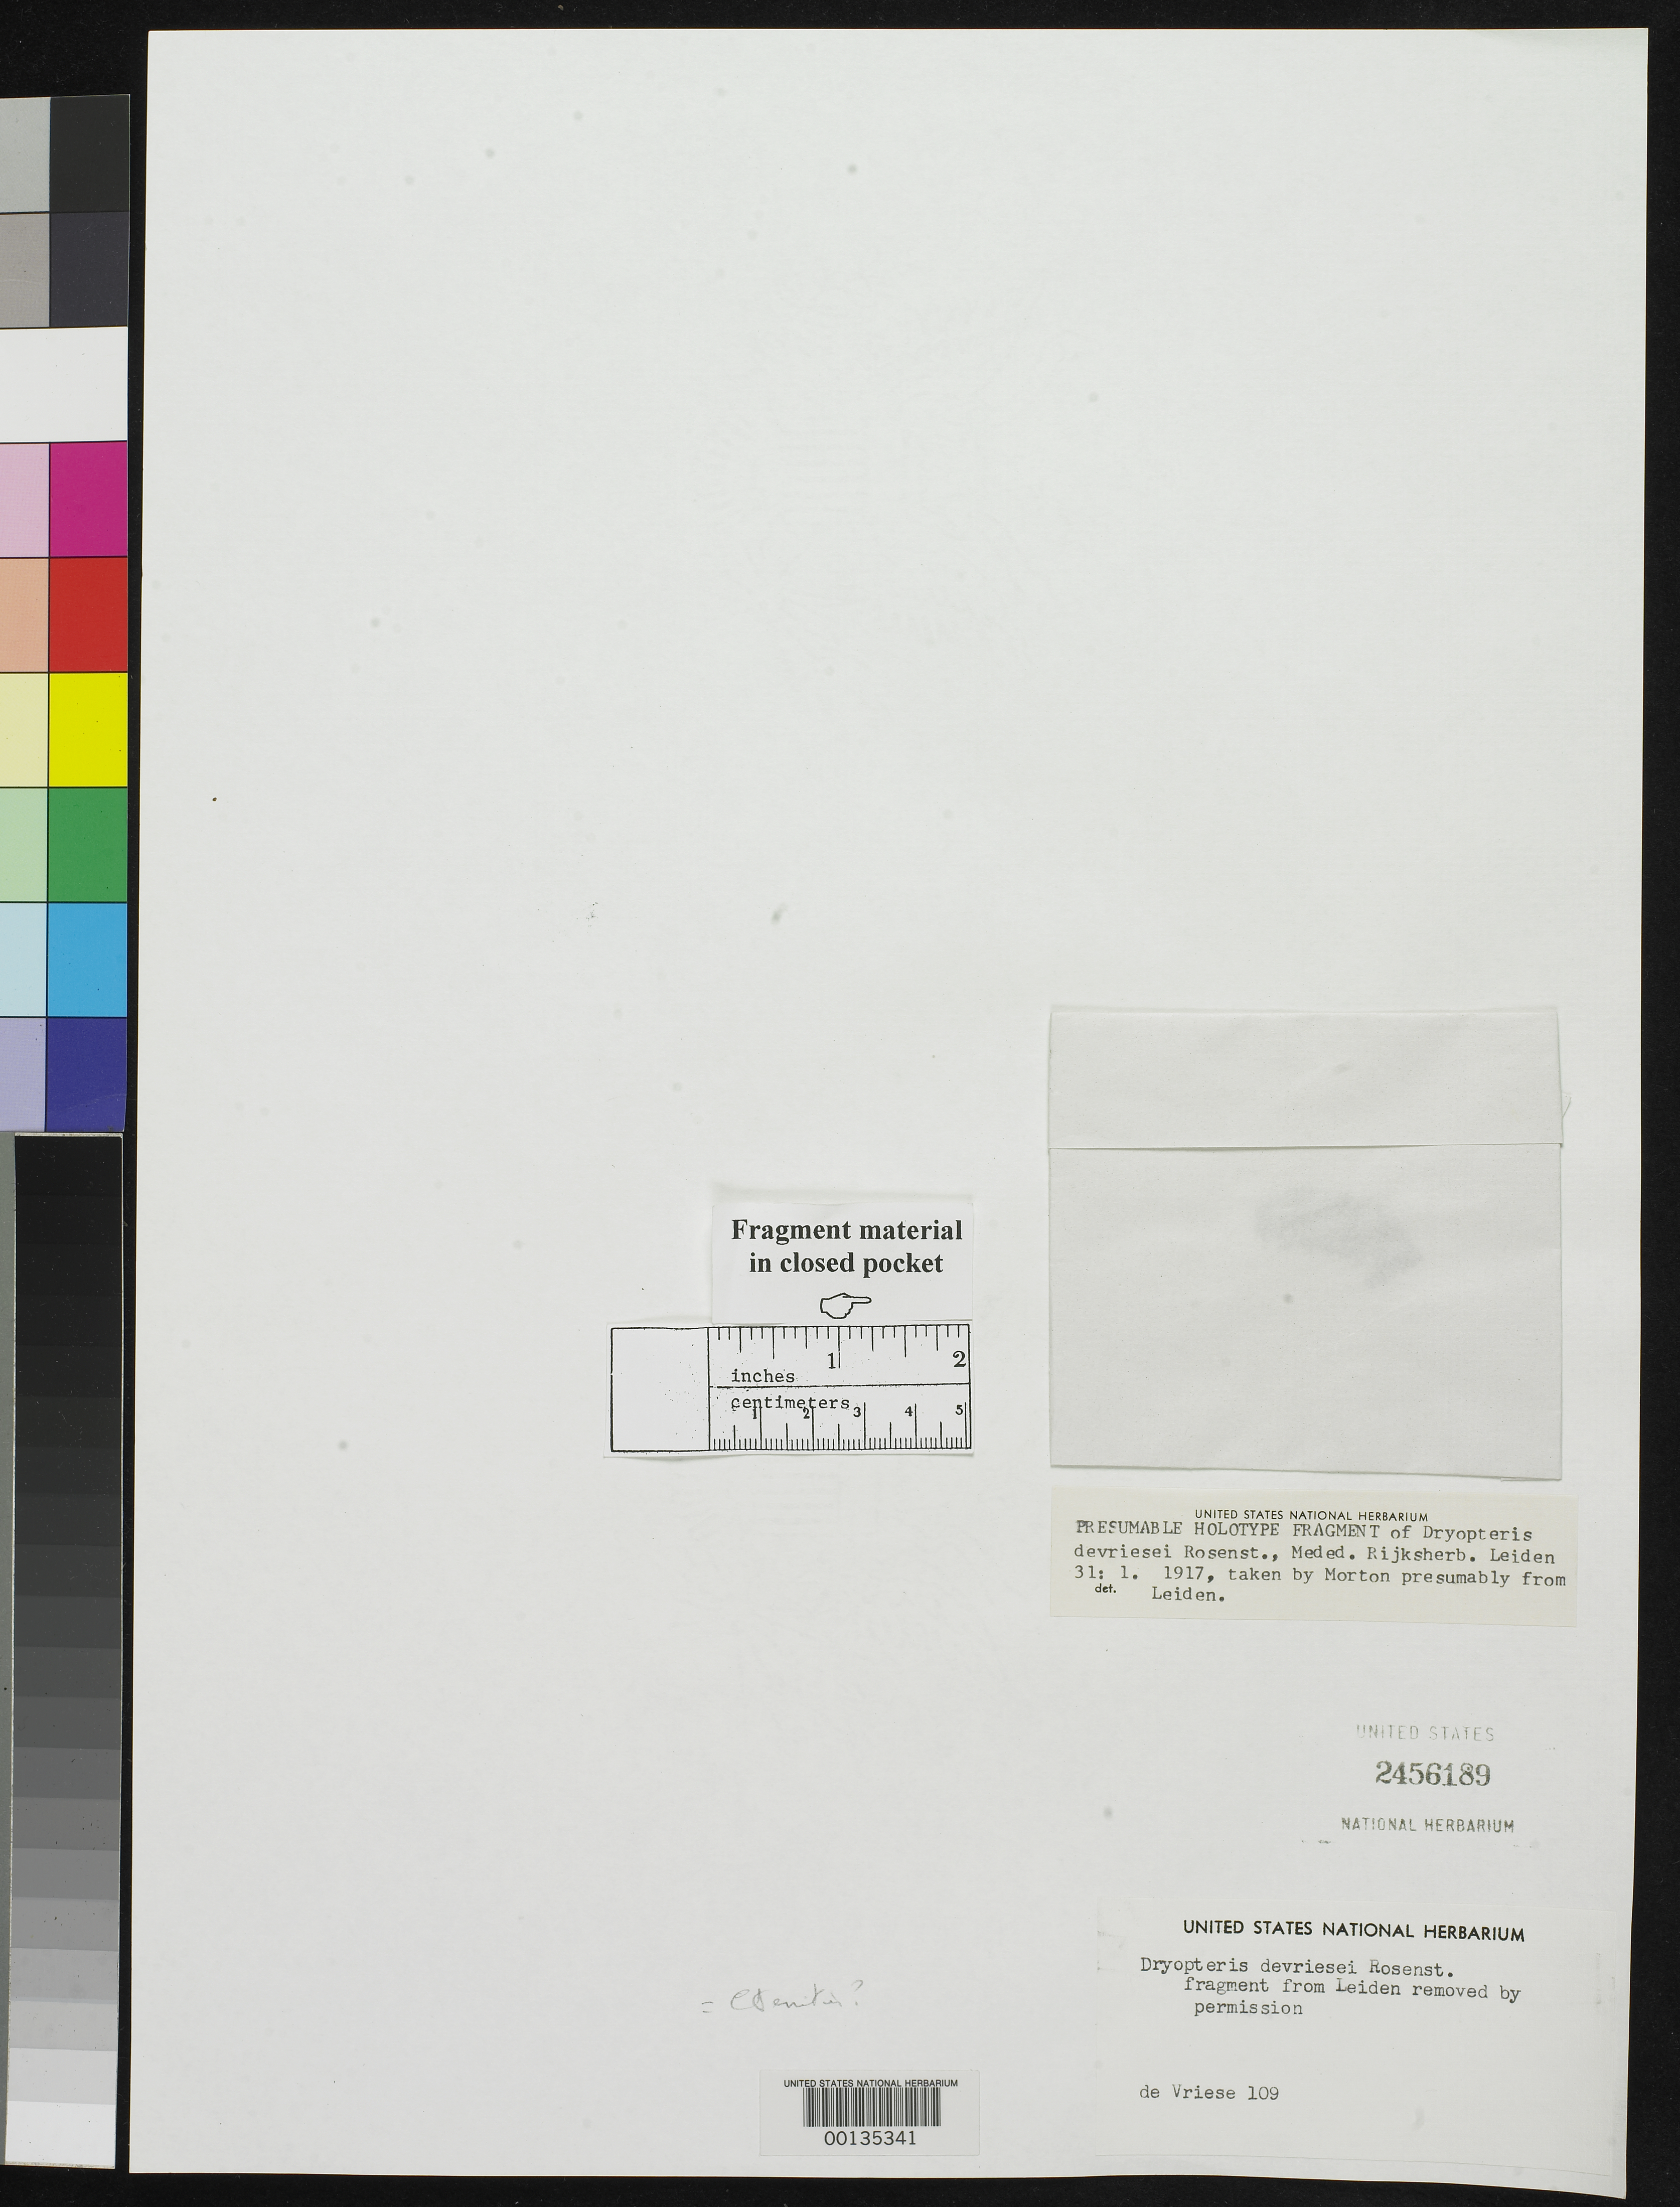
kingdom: Plantae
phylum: Tracheophyta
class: Polypodiopsida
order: Polypodiales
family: Dryopteridaceae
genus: Dryopteris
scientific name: Dryopteris devriesei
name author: Rosenst.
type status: Holotype Fragment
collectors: W. H. de Vriese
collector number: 106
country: Indonesia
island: Java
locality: Java.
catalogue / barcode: US 2456189